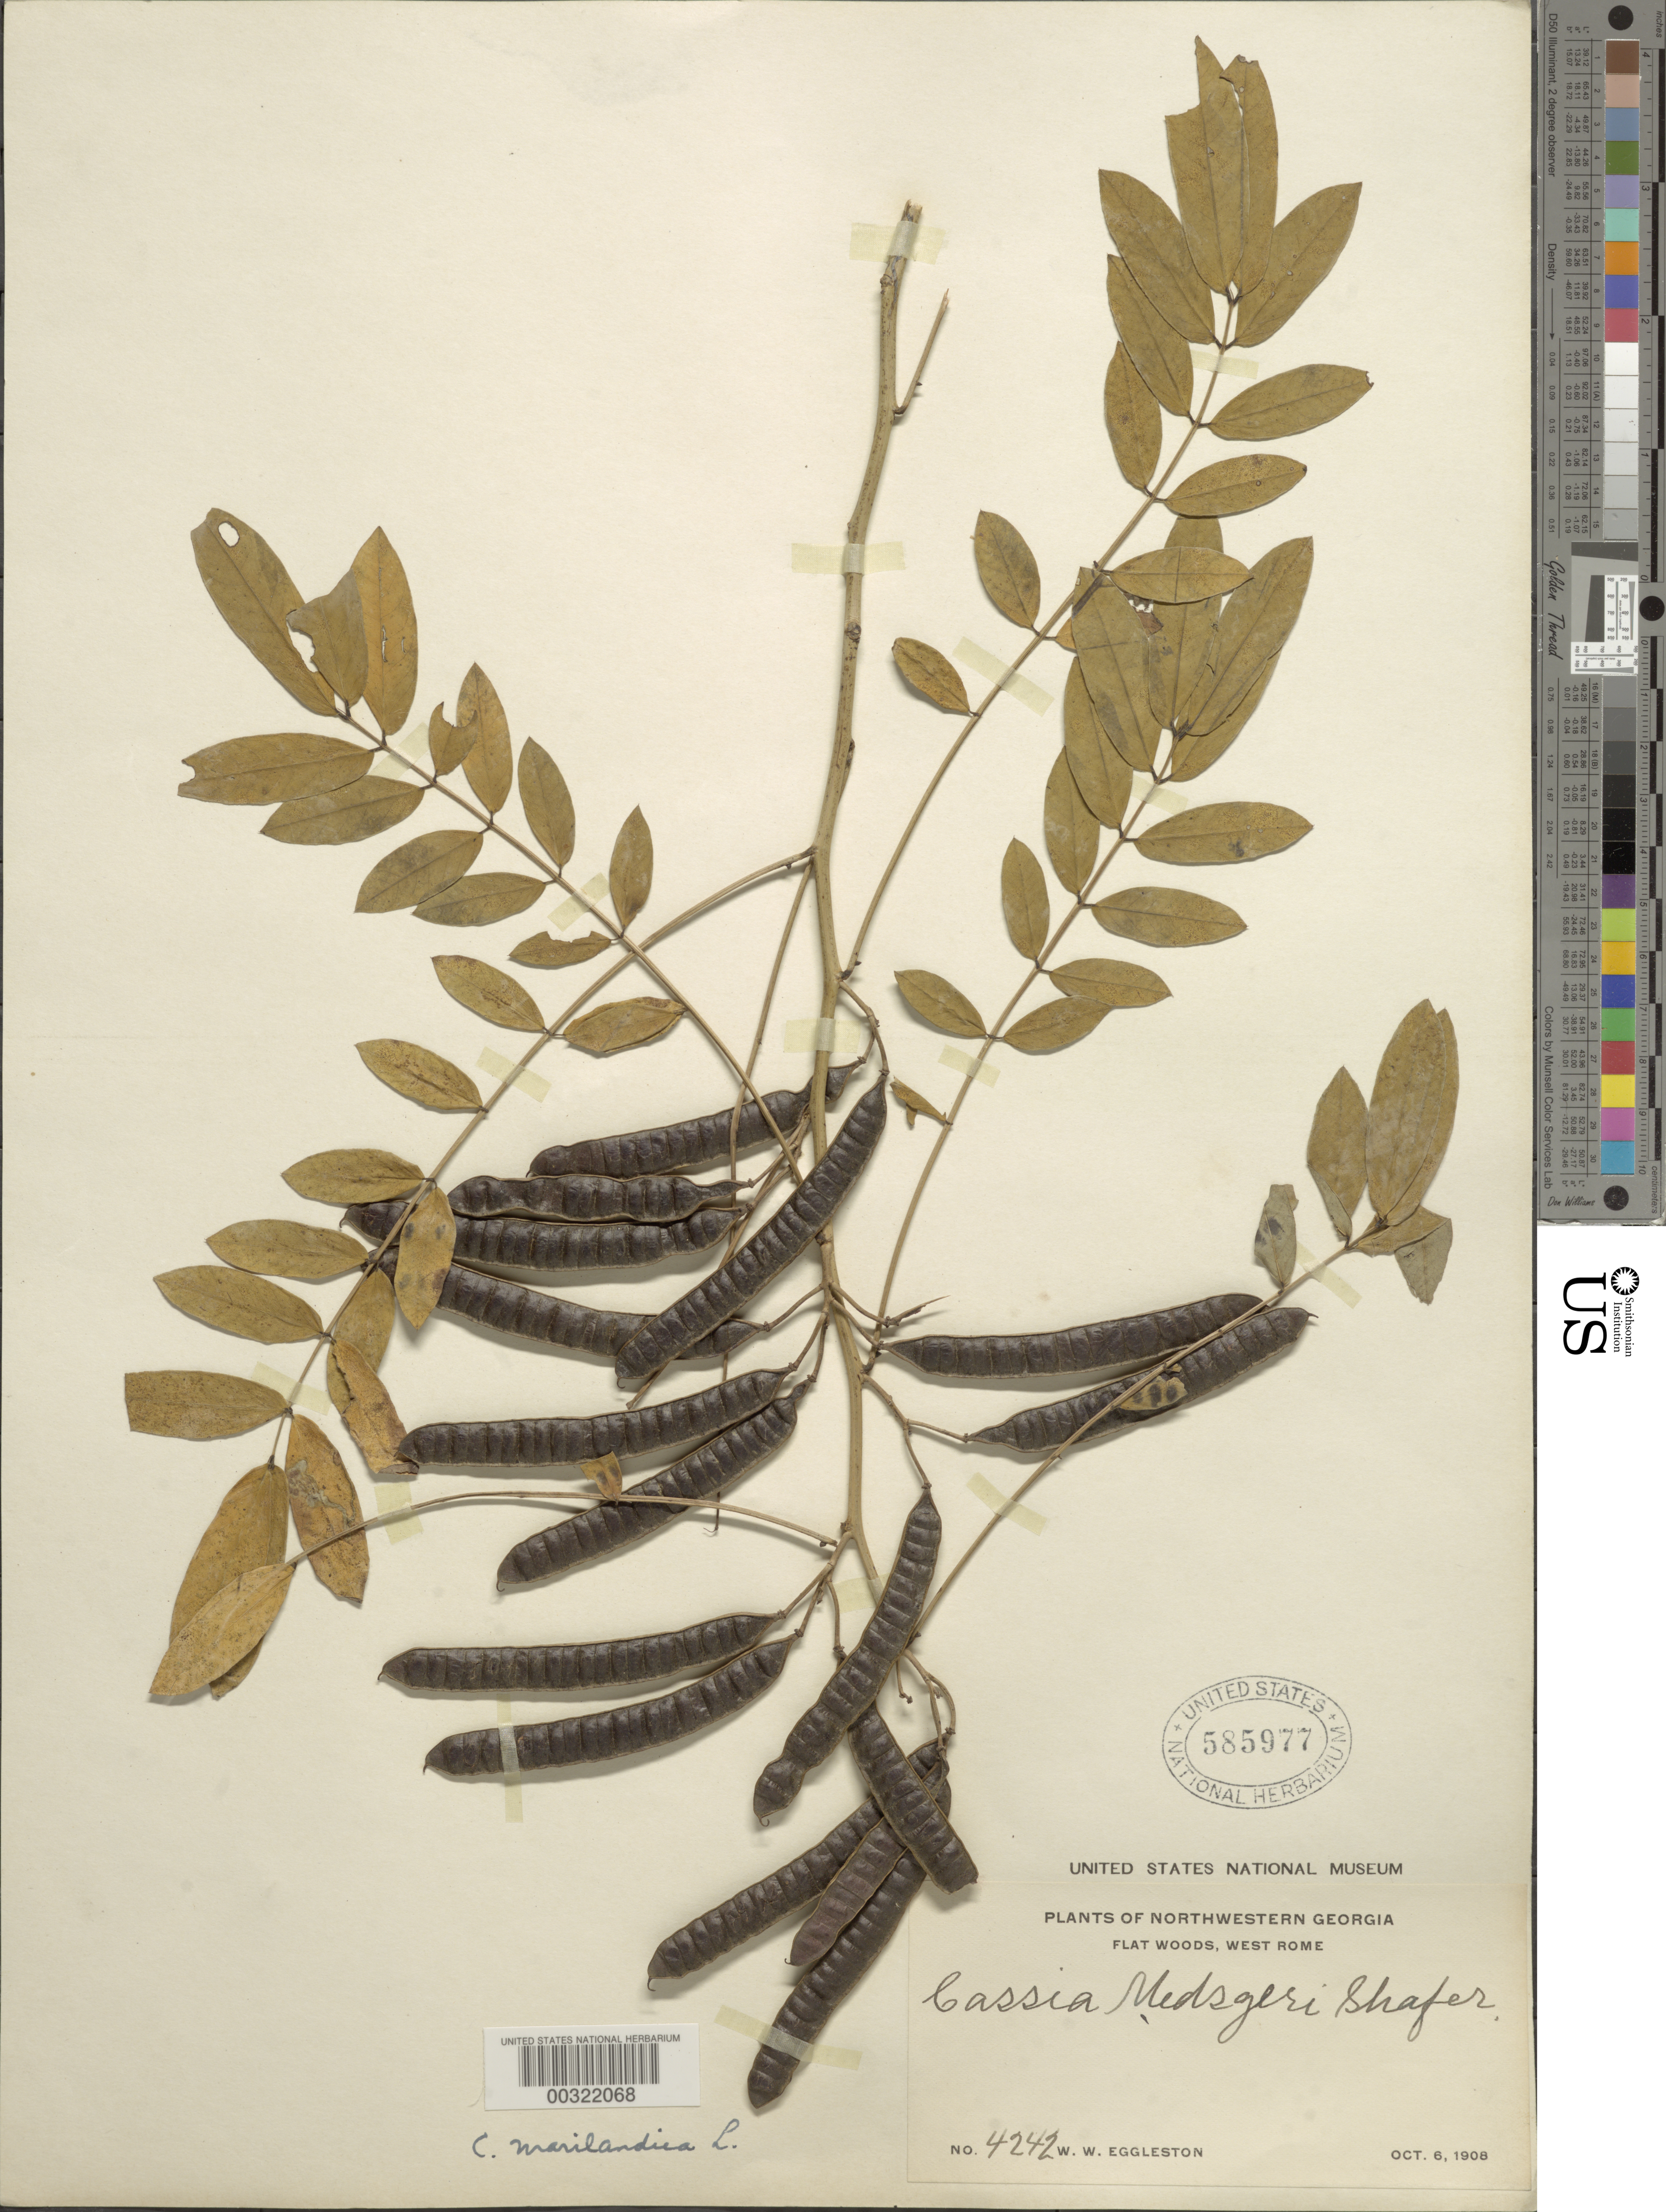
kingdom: Plantae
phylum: Tracheophyta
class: Magnoliopsida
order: Fabales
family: Fabaceae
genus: Senna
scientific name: Senna marilandica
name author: (L.) Link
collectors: W. W. Eggleston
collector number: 4242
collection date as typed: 06 Oct 1908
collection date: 1908-10-06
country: United States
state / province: Georgia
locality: Flat woods, west rome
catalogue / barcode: US 585977